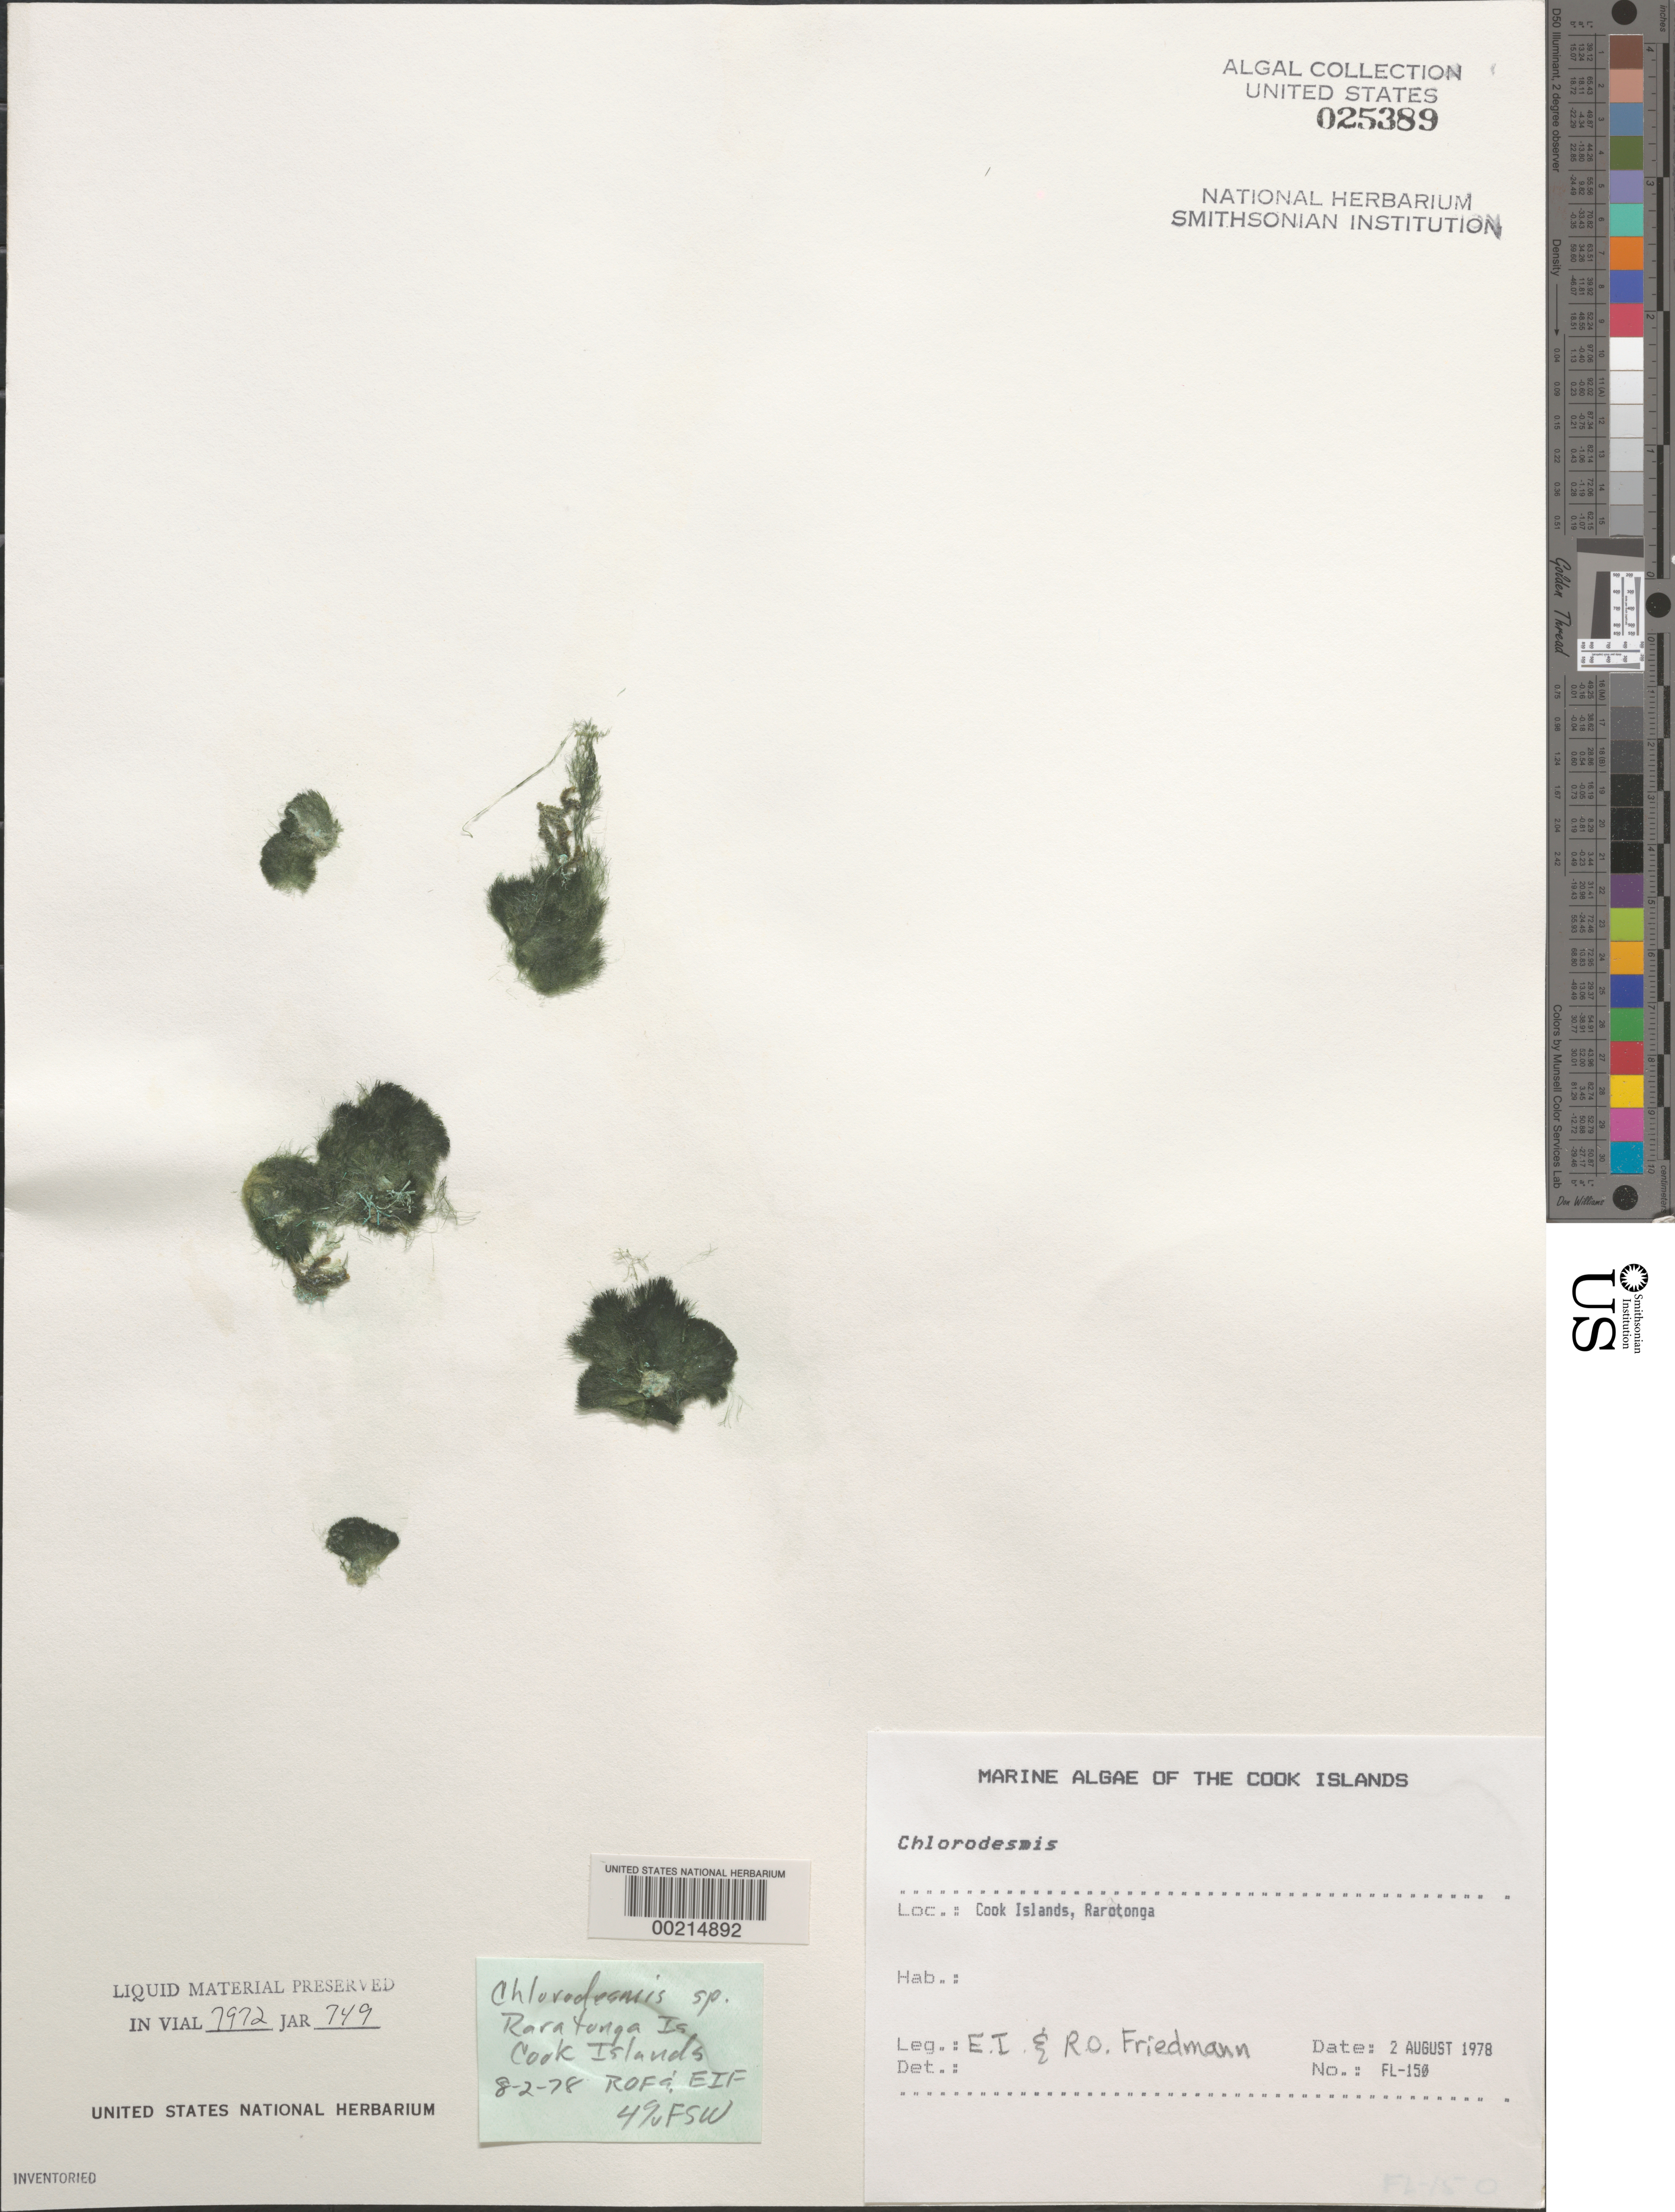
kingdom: Plantae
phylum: Chlorophyta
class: Ulvophyceae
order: Bryopsidales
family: Udoteaceae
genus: Chlorodesmis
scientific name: Chlorodesmis sp.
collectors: E. Friedmann & R. Friedmann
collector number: Fl-150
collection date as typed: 02 Aug 1978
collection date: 1978-08-02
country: Cook Islands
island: Rarotonga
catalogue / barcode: US 25389